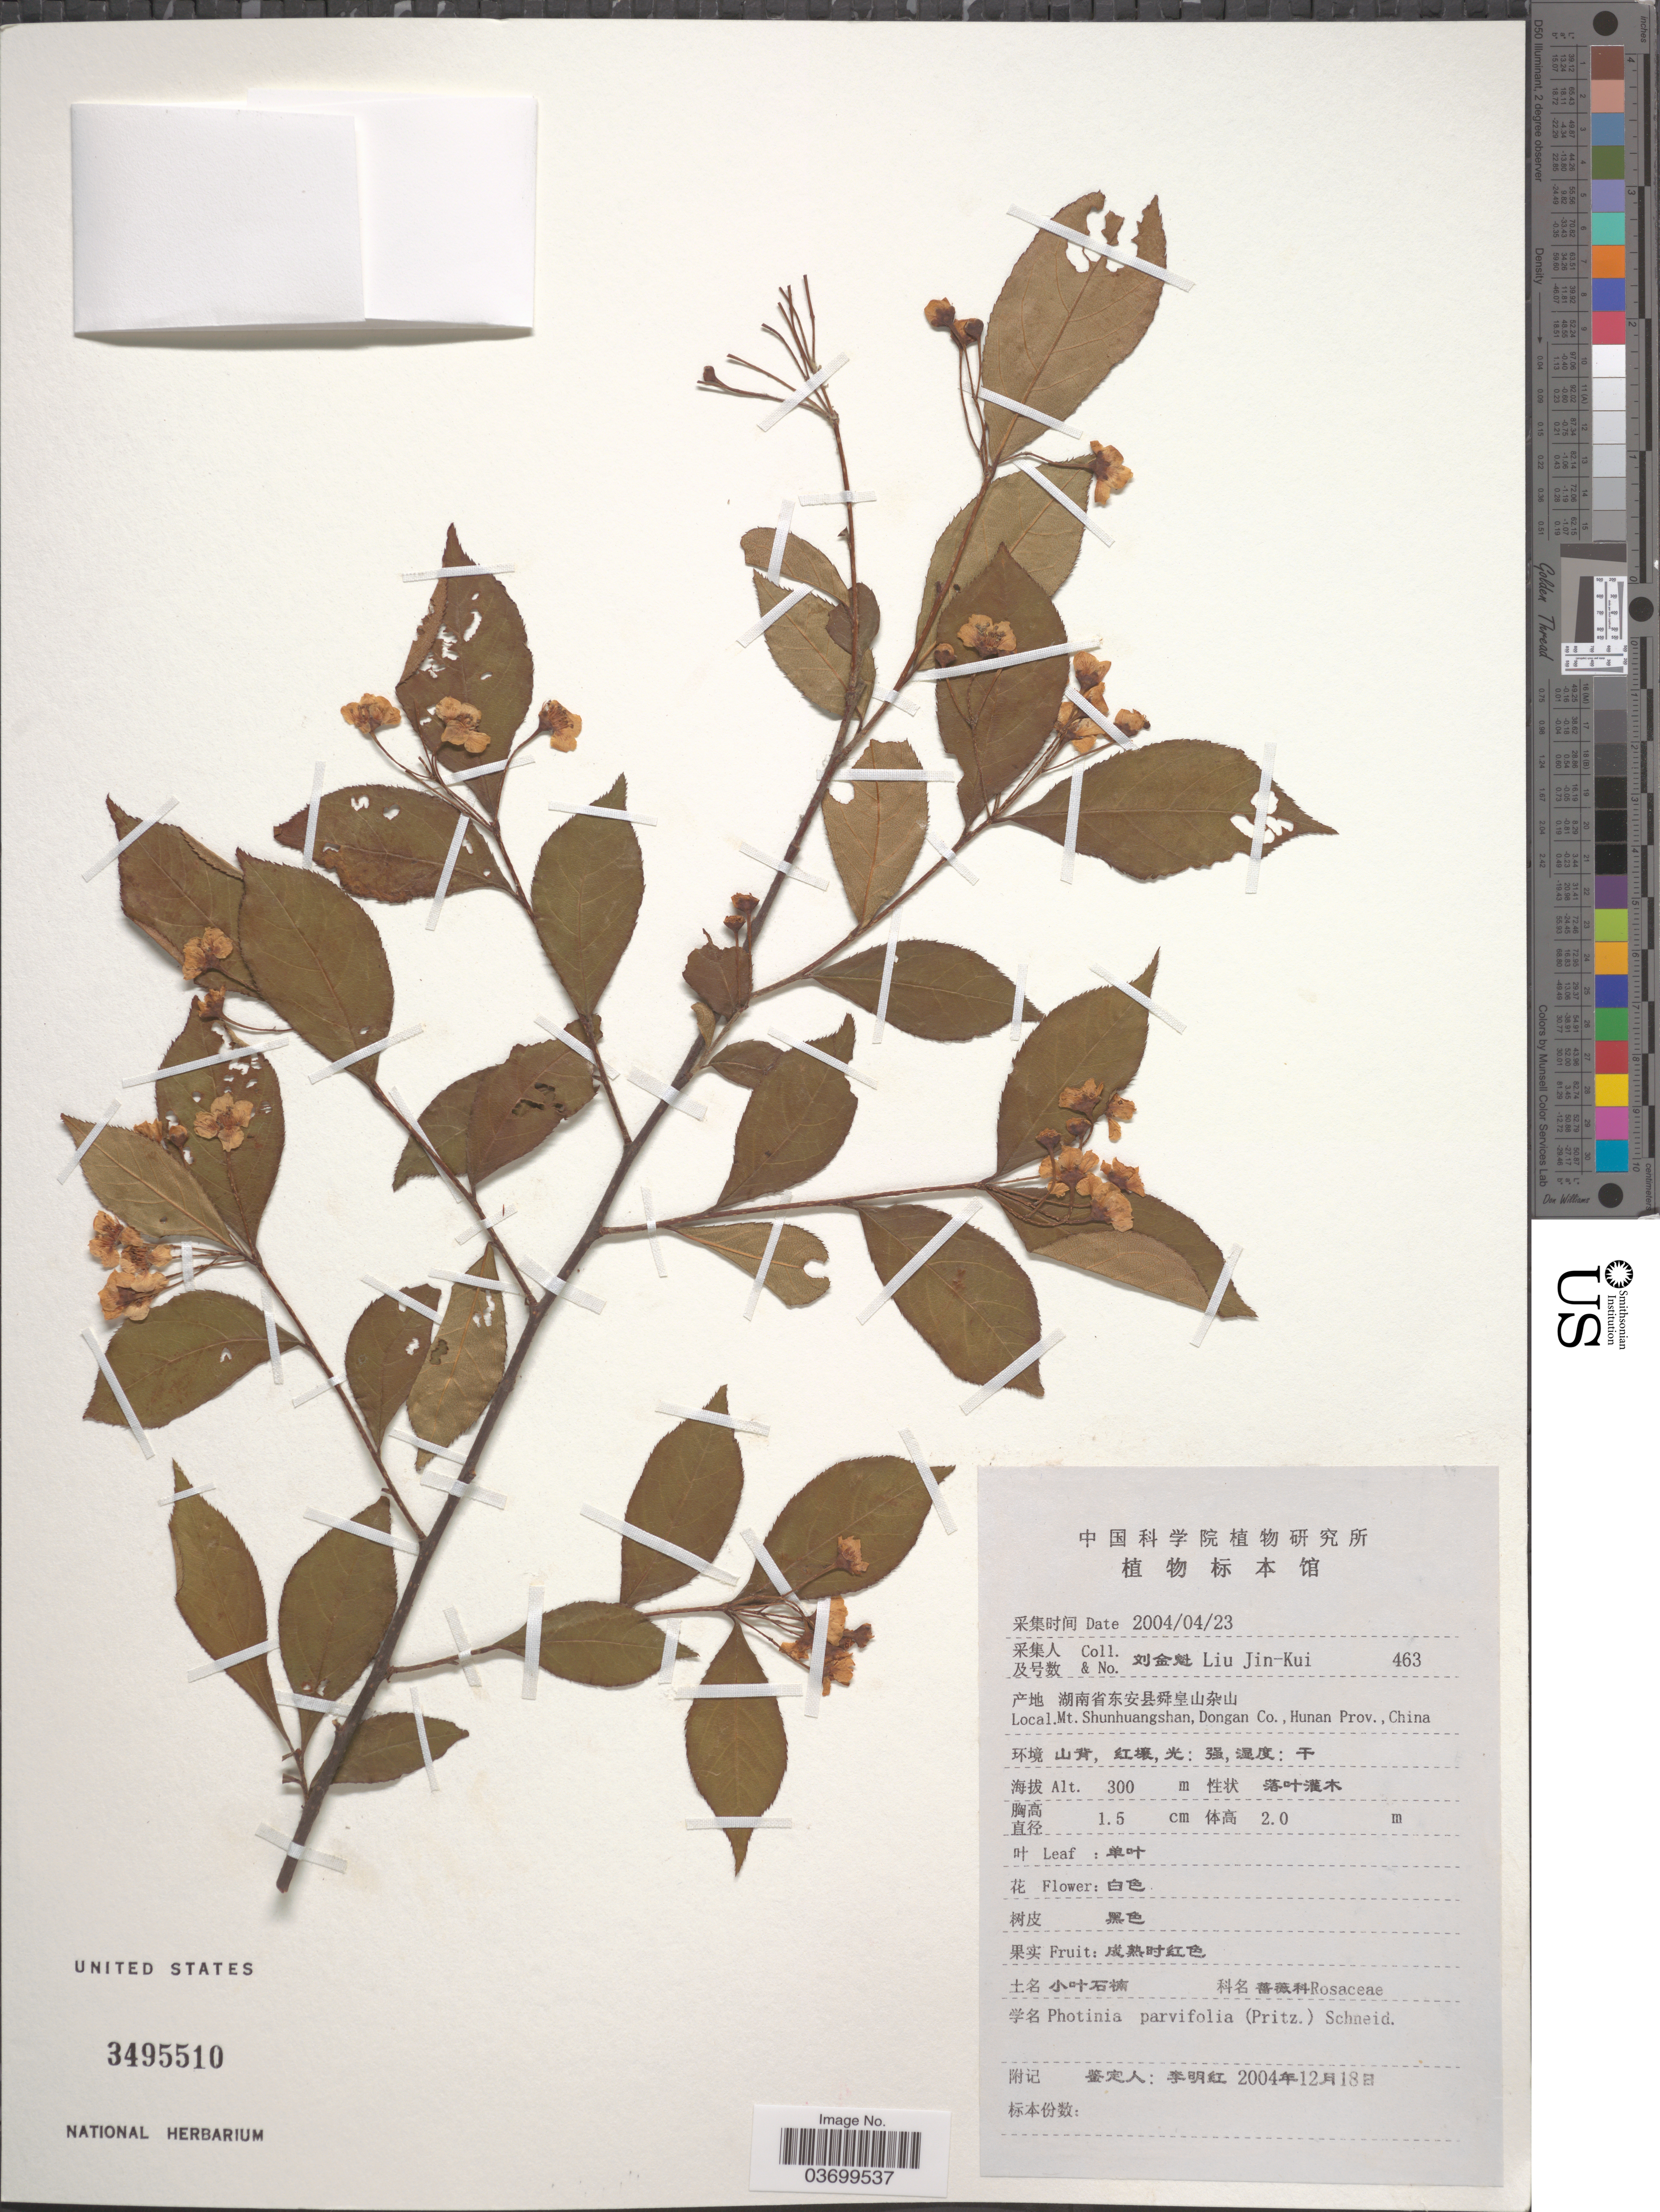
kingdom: Plantae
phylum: Tracheophyta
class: Magnoliopsida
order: Rosales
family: Rosaceae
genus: Photinia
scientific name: Photinia parvifolia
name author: (E. Pritz.) C.K. Schneid.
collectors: Liu Jin-Kui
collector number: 463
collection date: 2004-04-23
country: China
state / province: Hunan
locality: Mt. Shunhuangshan, Dongan Co.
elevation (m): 300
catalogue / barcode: US 3495510